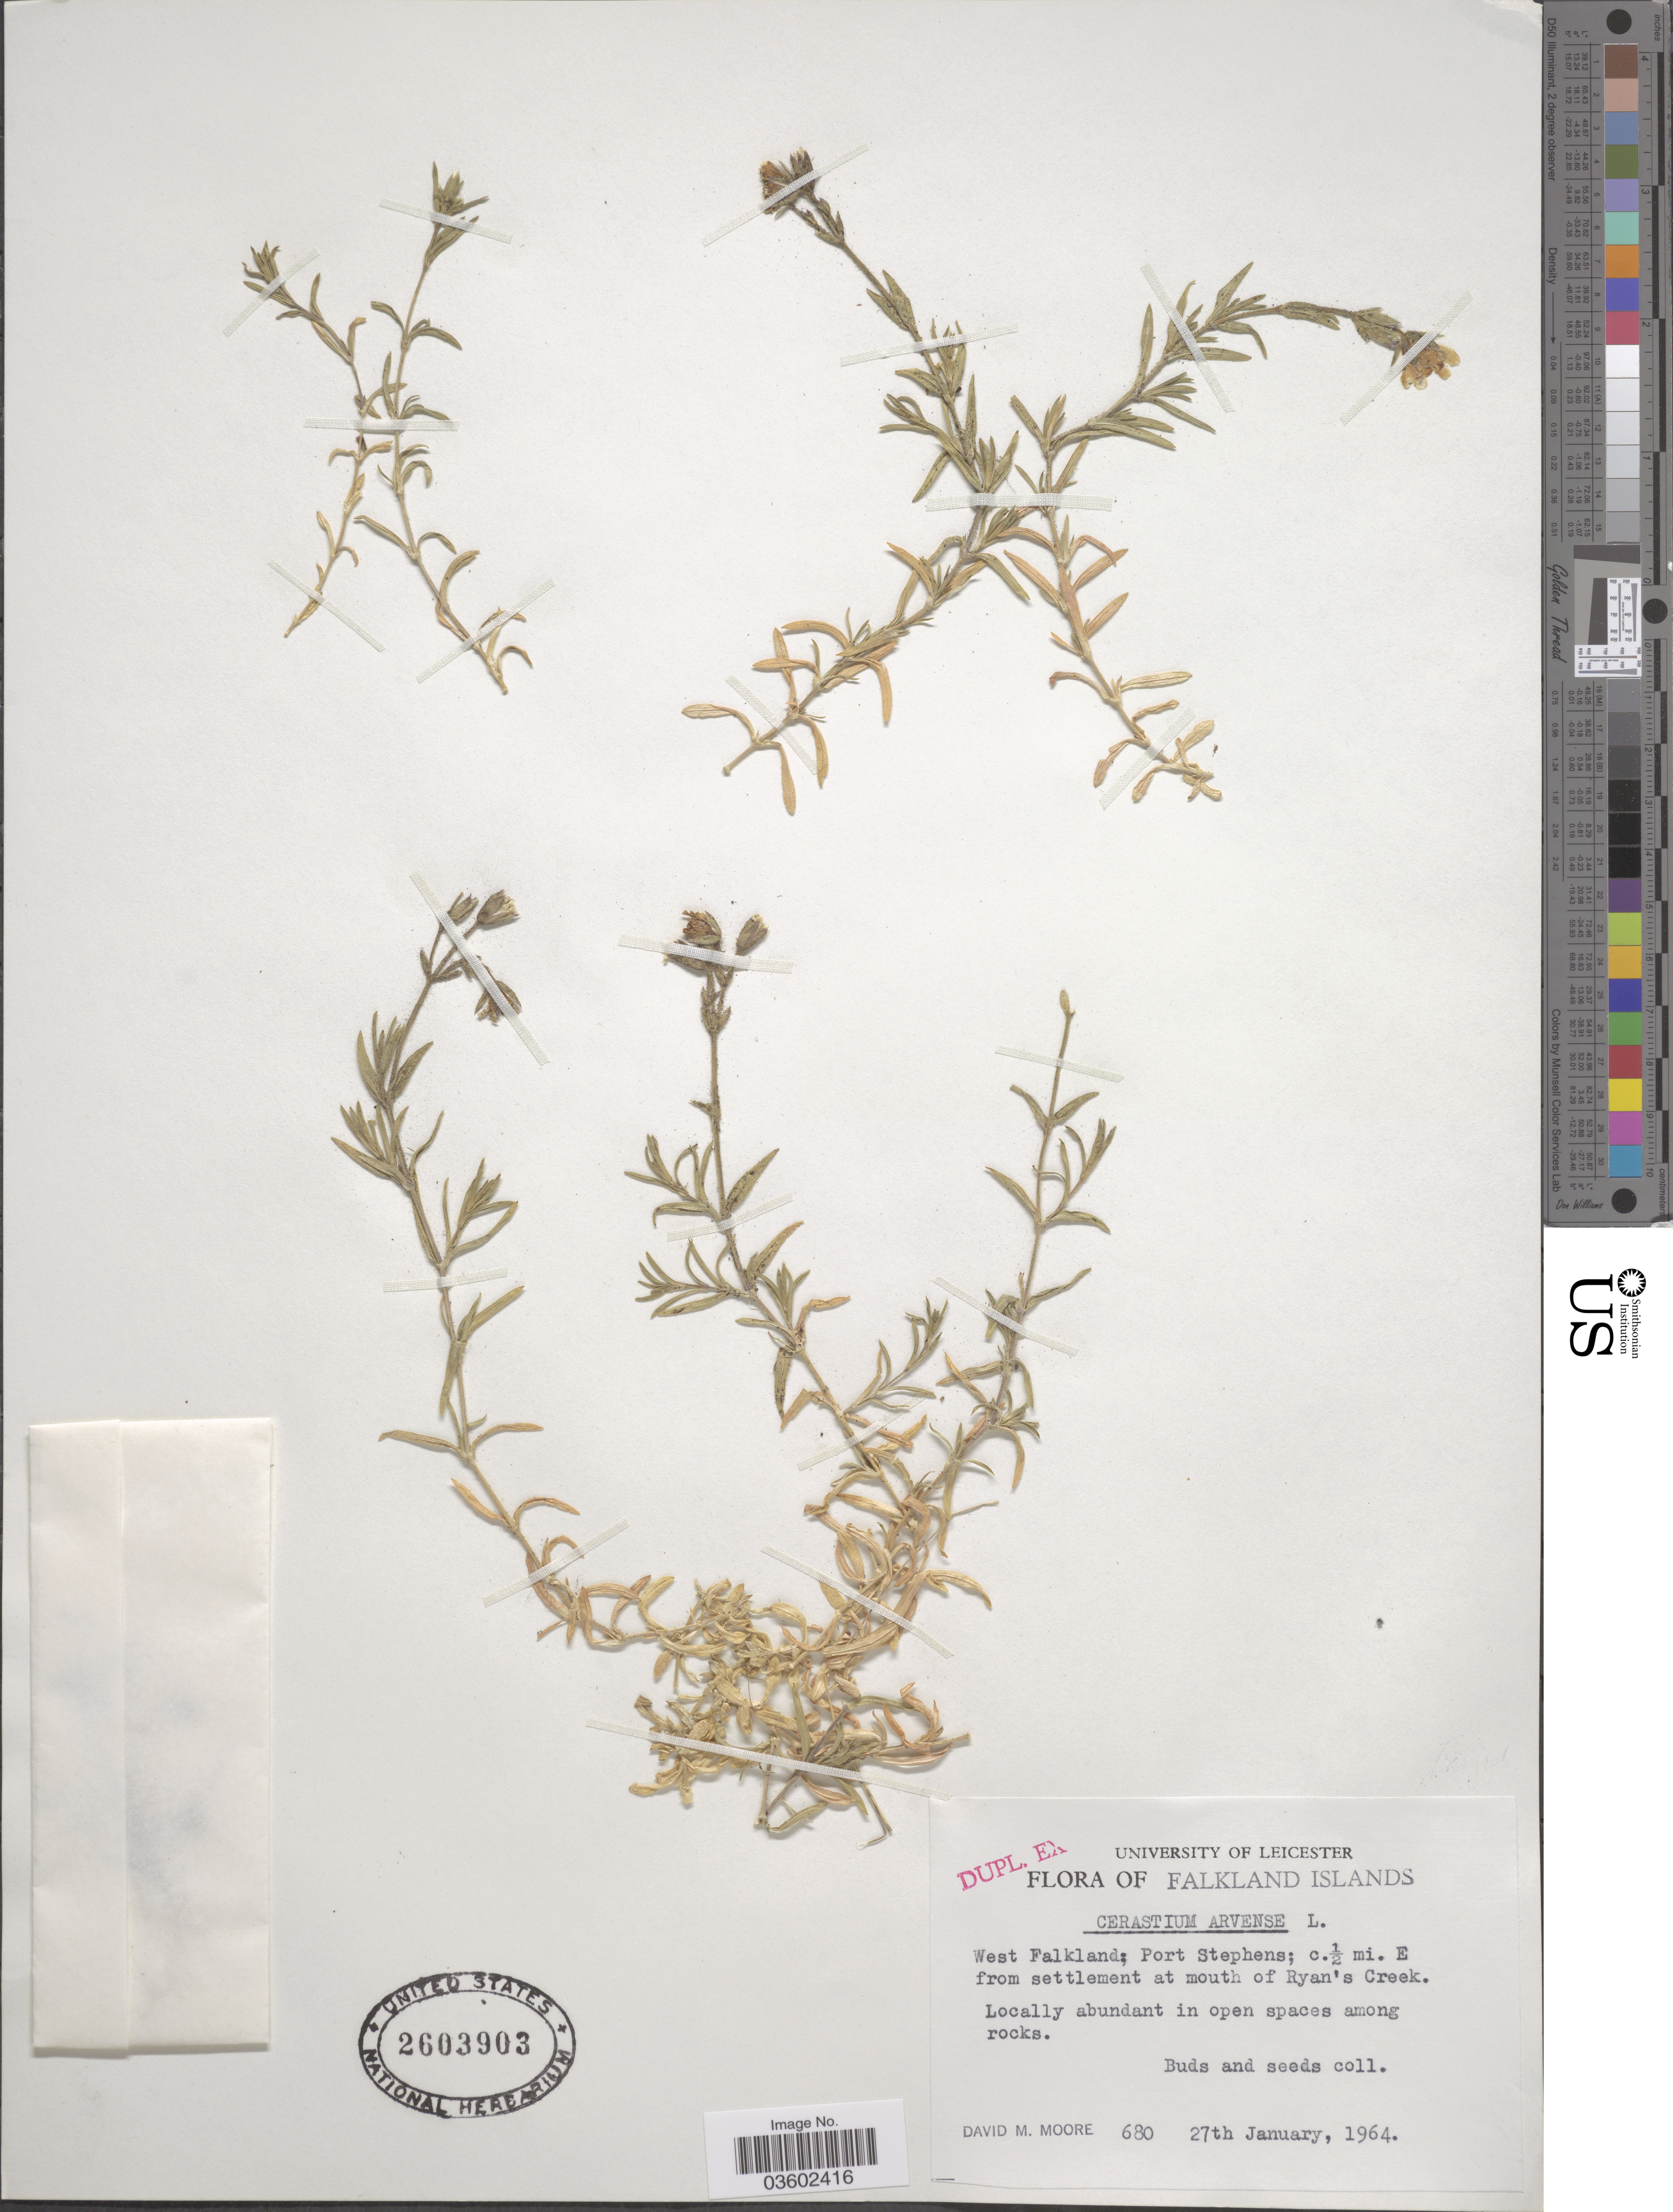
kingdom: Plantae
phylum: Tracheophyta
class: Magnoliopsida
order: Caryophyllales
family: Caryophyllaceae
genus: Cerastium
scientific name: Cerastium arvense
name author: L.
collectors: D. Moore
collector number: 680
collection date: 1964-01-27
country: Falkland Islands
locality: West Falkland; Port Stephens; c.½ mi. E from settlement at mouth of Ryan's Creek.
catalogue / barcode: US 2603903